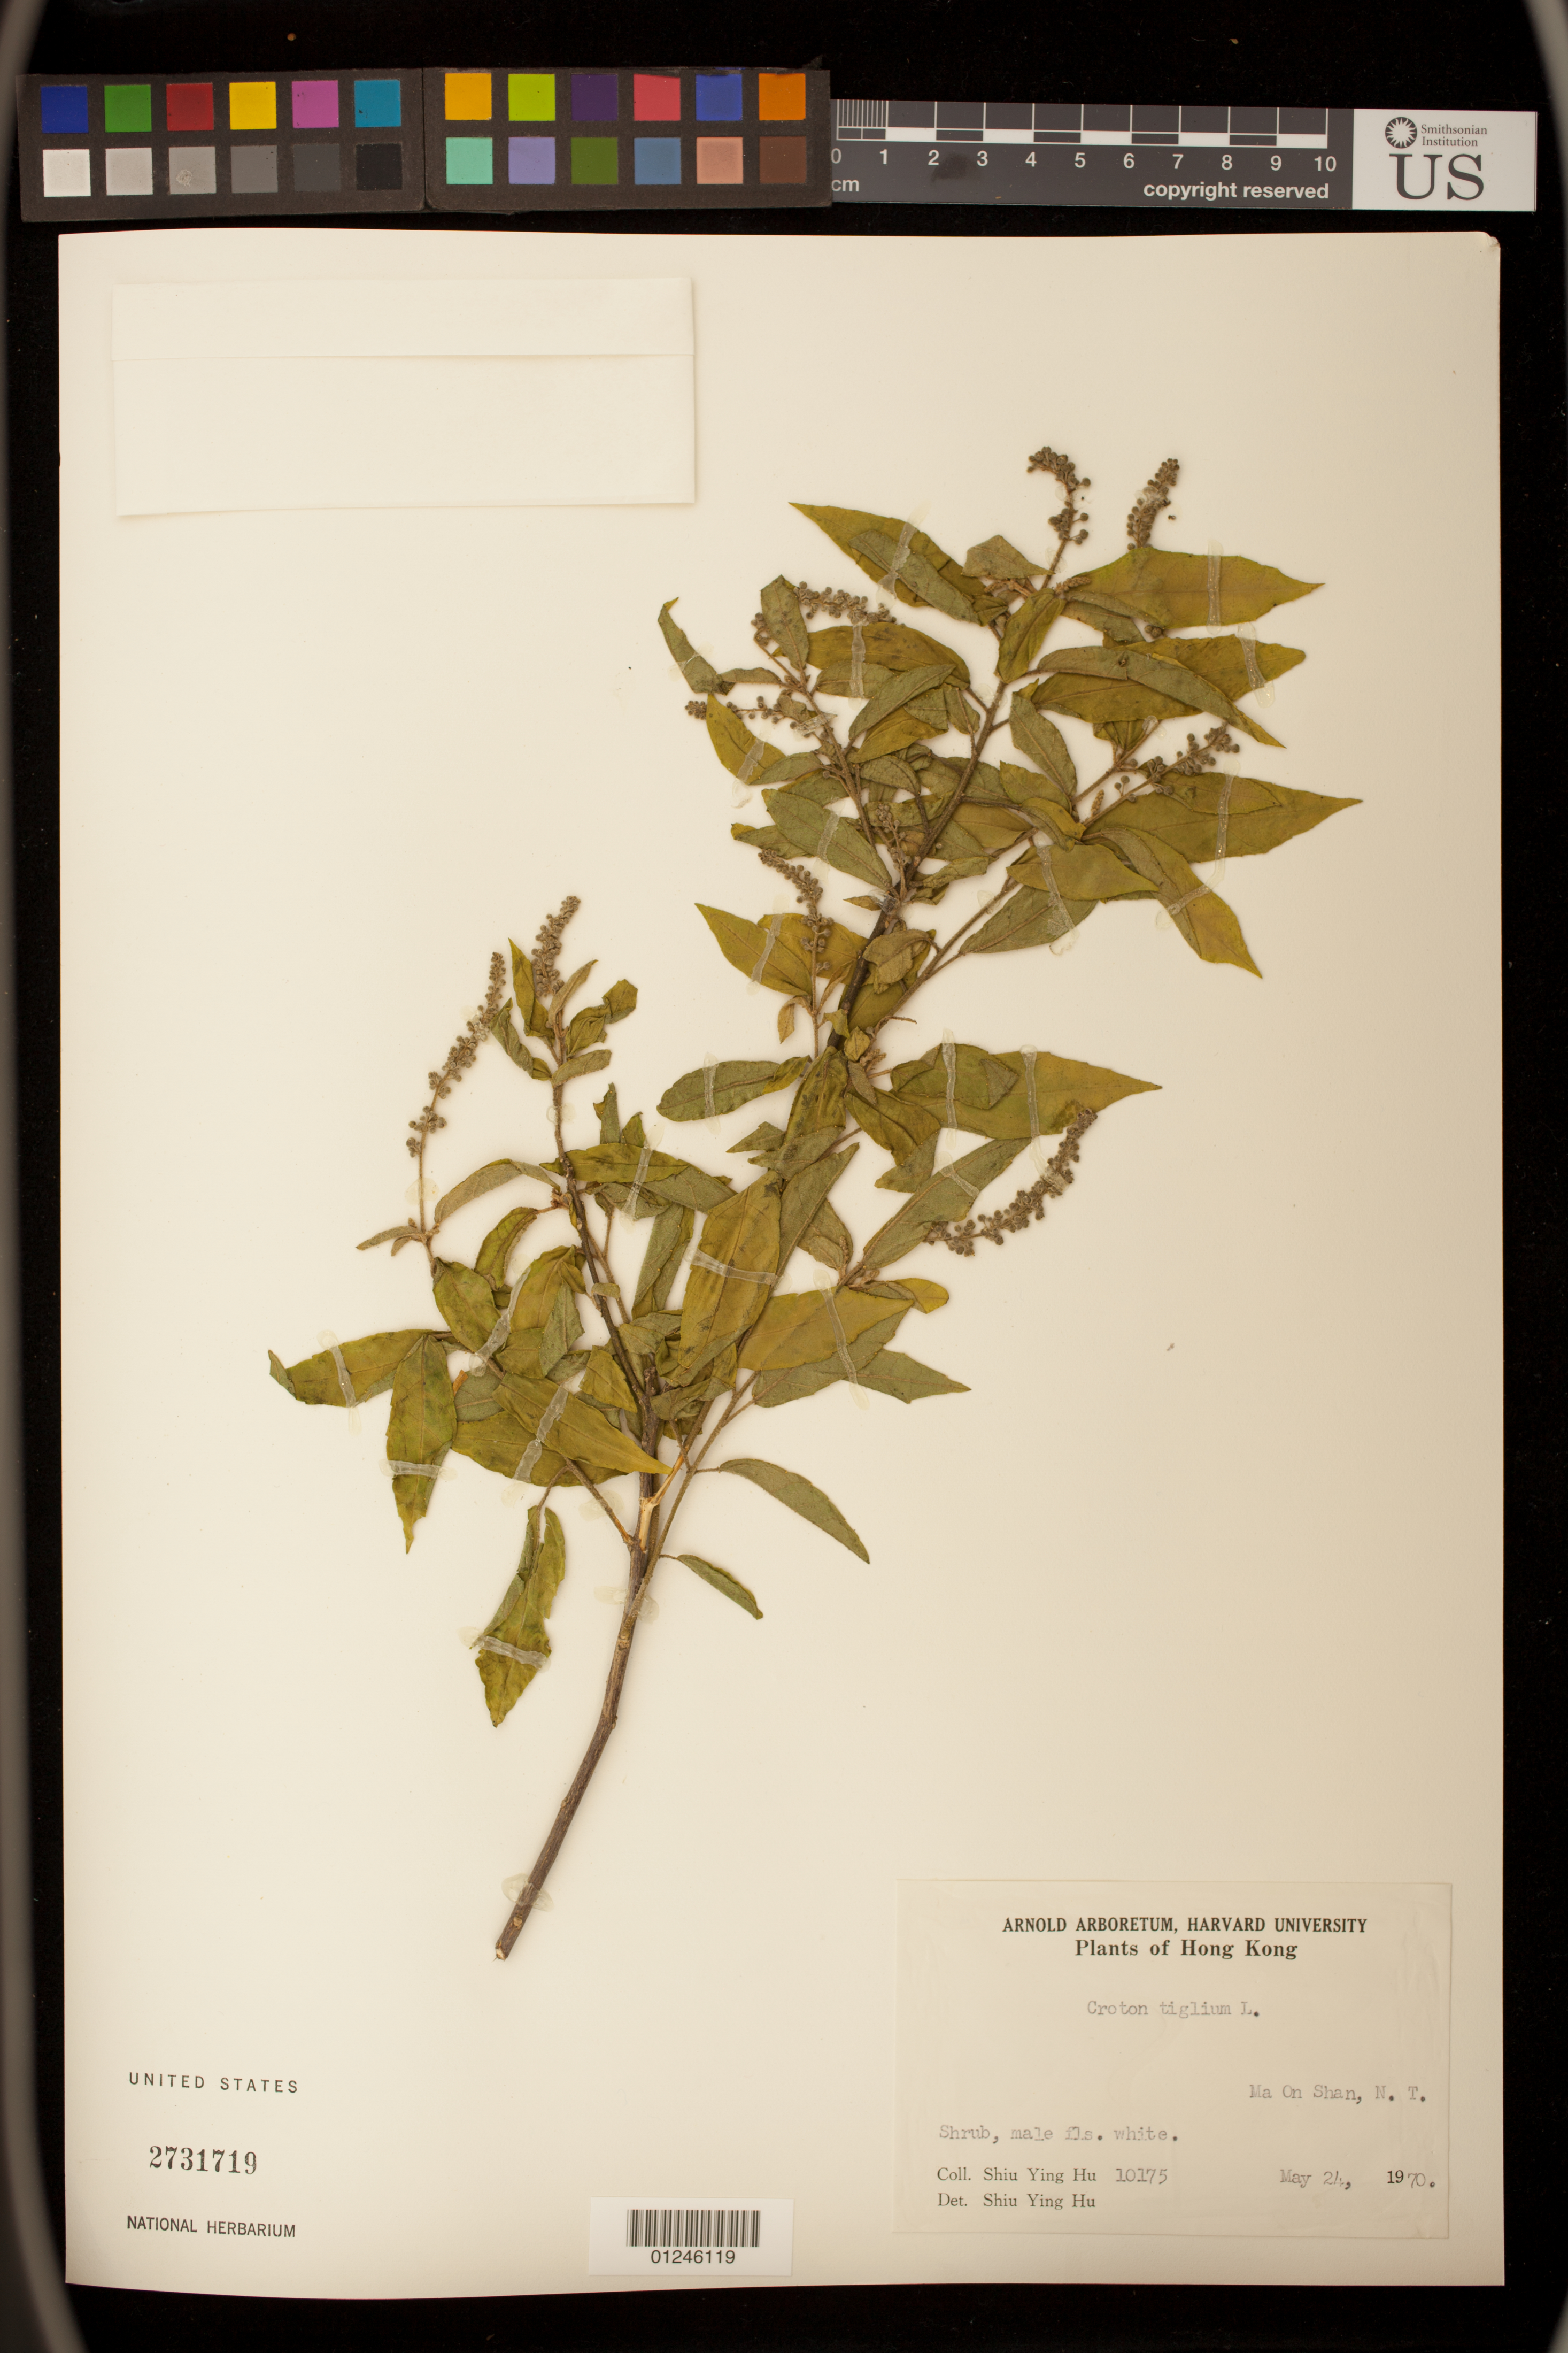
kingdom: Plantae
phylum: Tracheophyta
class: Magnoliopsida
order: Malpighiales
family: Euphorbiaceae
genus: Croton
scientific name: Croton tiglium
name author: L.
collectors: S. Y. Hu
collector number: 10175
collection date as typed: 24 May 1970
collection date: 1970-05-24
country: China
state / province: Hong Kong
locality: Ma On Shan, N.T.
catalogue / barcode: US 2731719